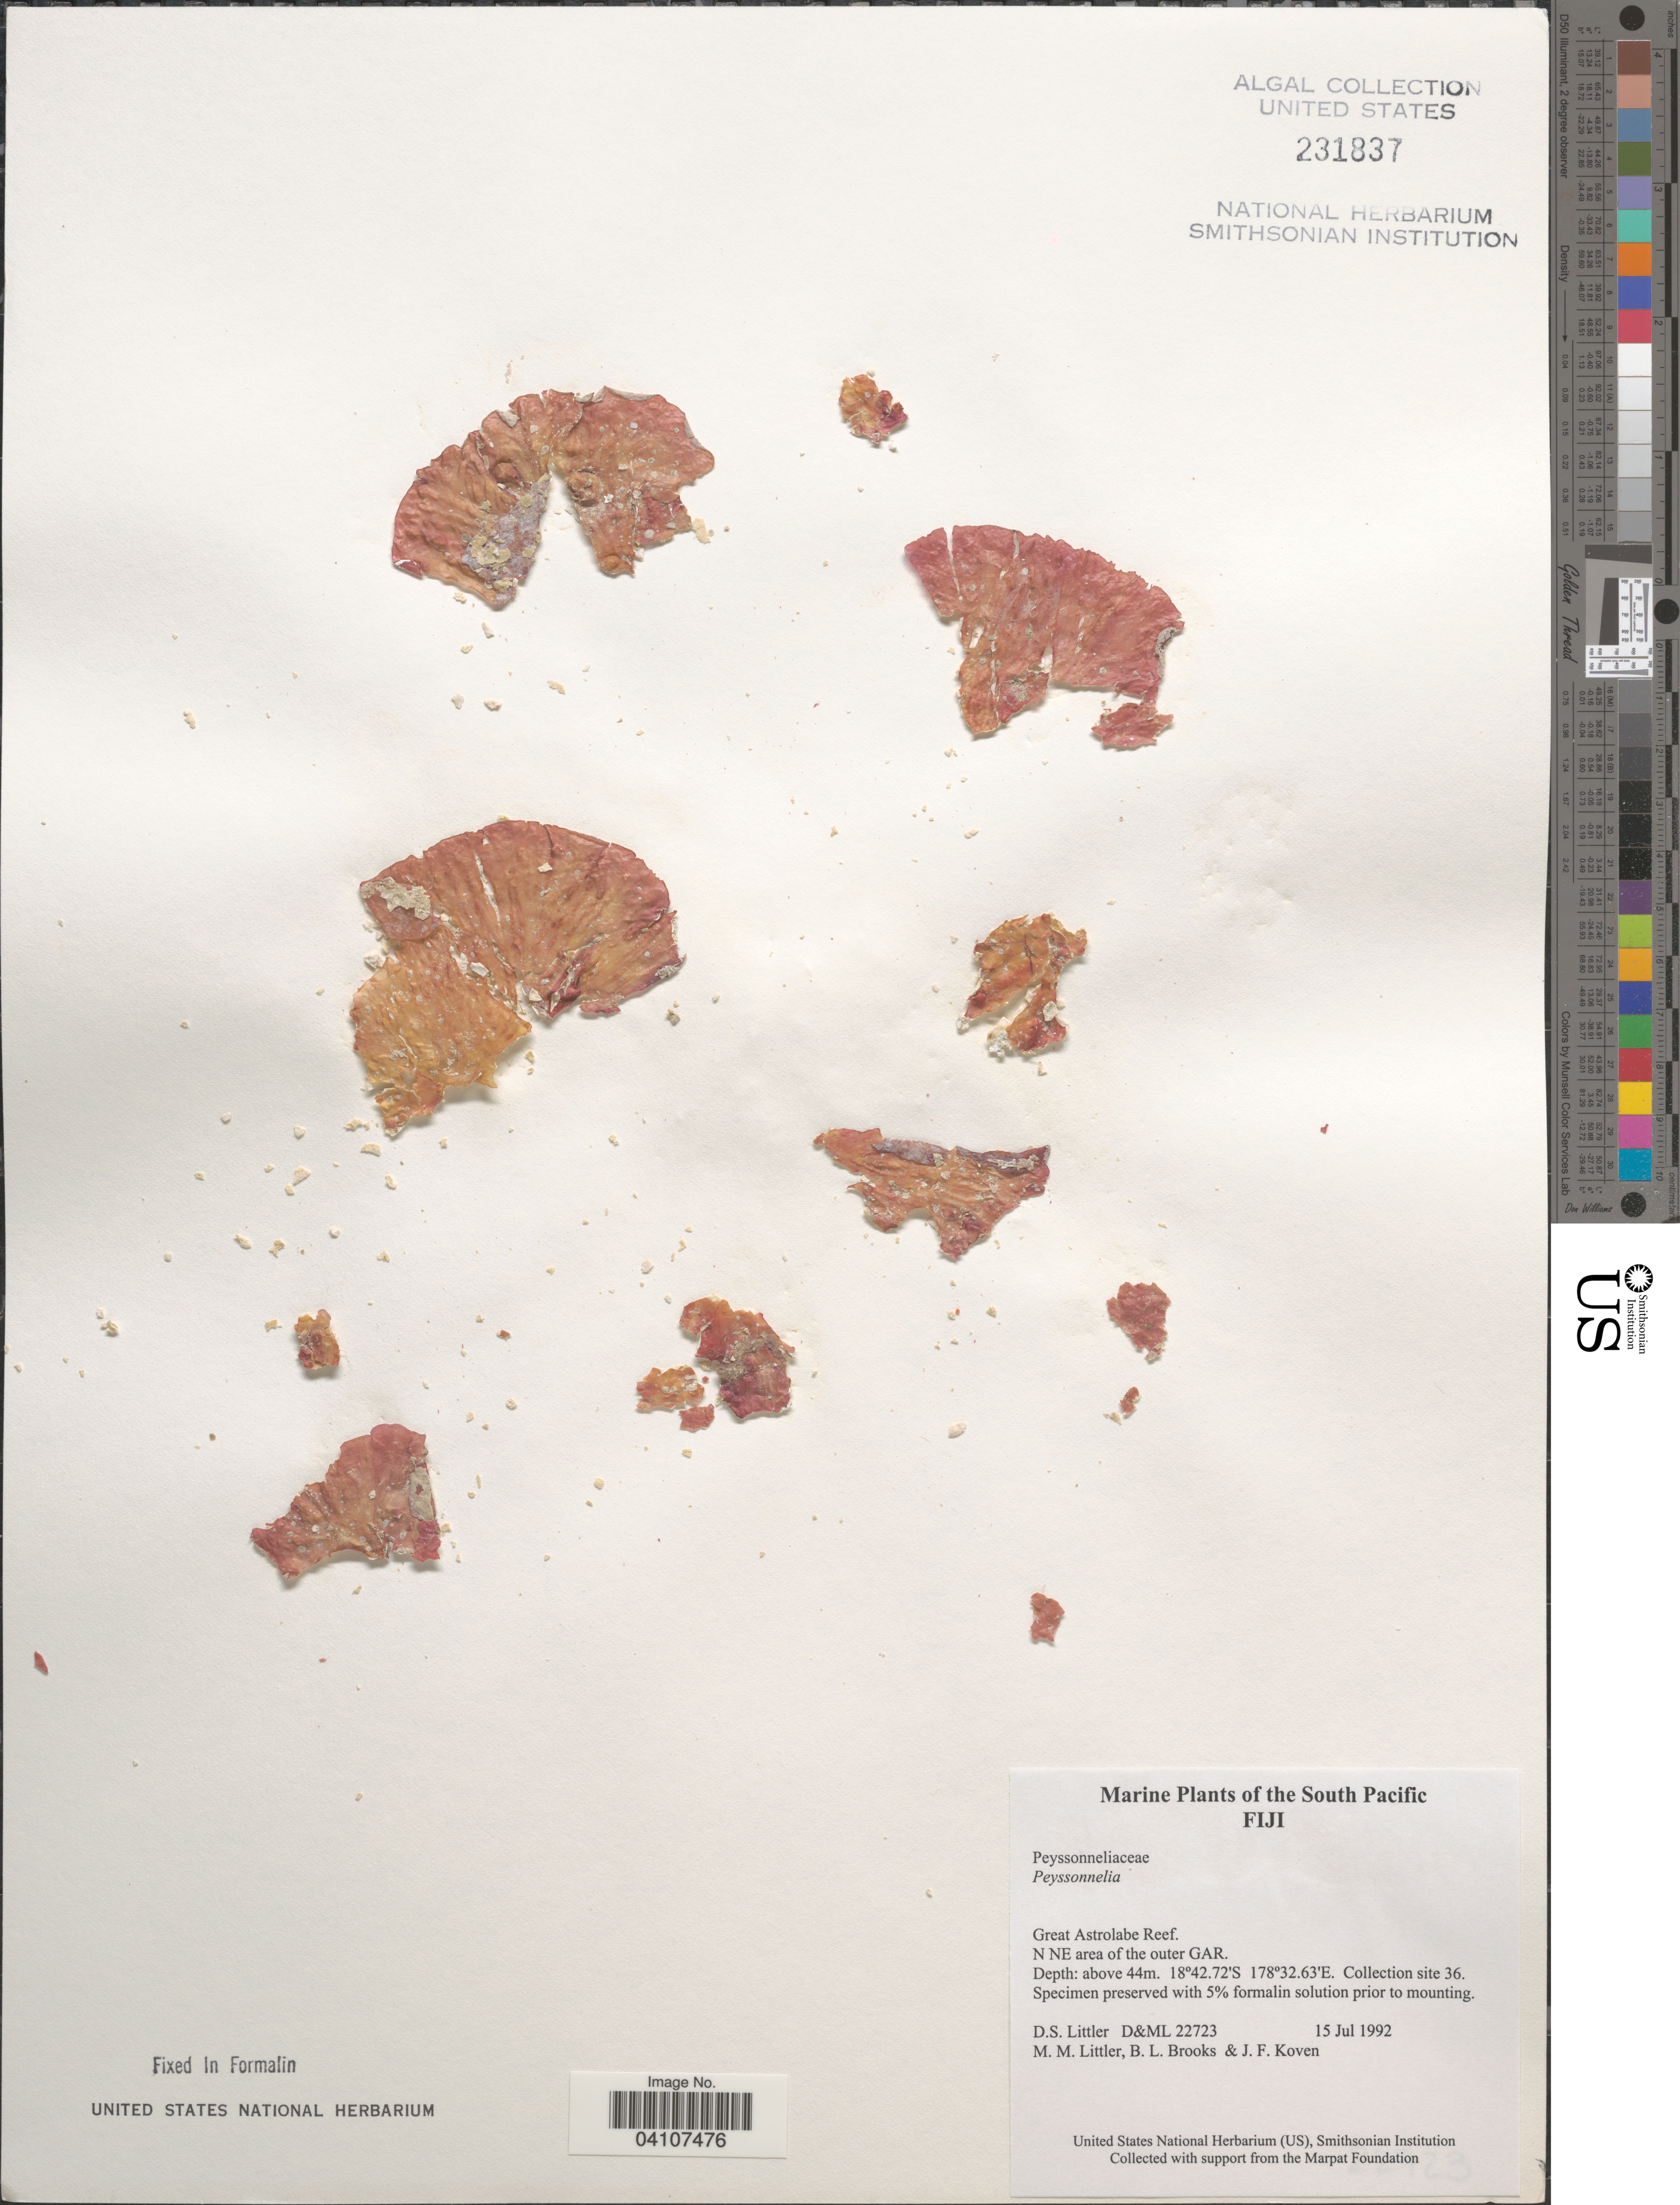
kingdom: Plantae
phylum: Rhodophyta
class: Florideophyceae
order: Peyssonneliales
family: Peyssonneliaceae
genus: Peyssonnelia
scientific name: Peyssonnelia sp.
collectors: D. S. Littler, B. Brooks & J. Koven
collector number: D&ML 22723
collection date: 1992-07-15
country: Fiji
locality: The South Pacific. Great Astrolabe Reef. N NE area of the outer GAR. Collection site 36.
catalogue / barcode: US 231837